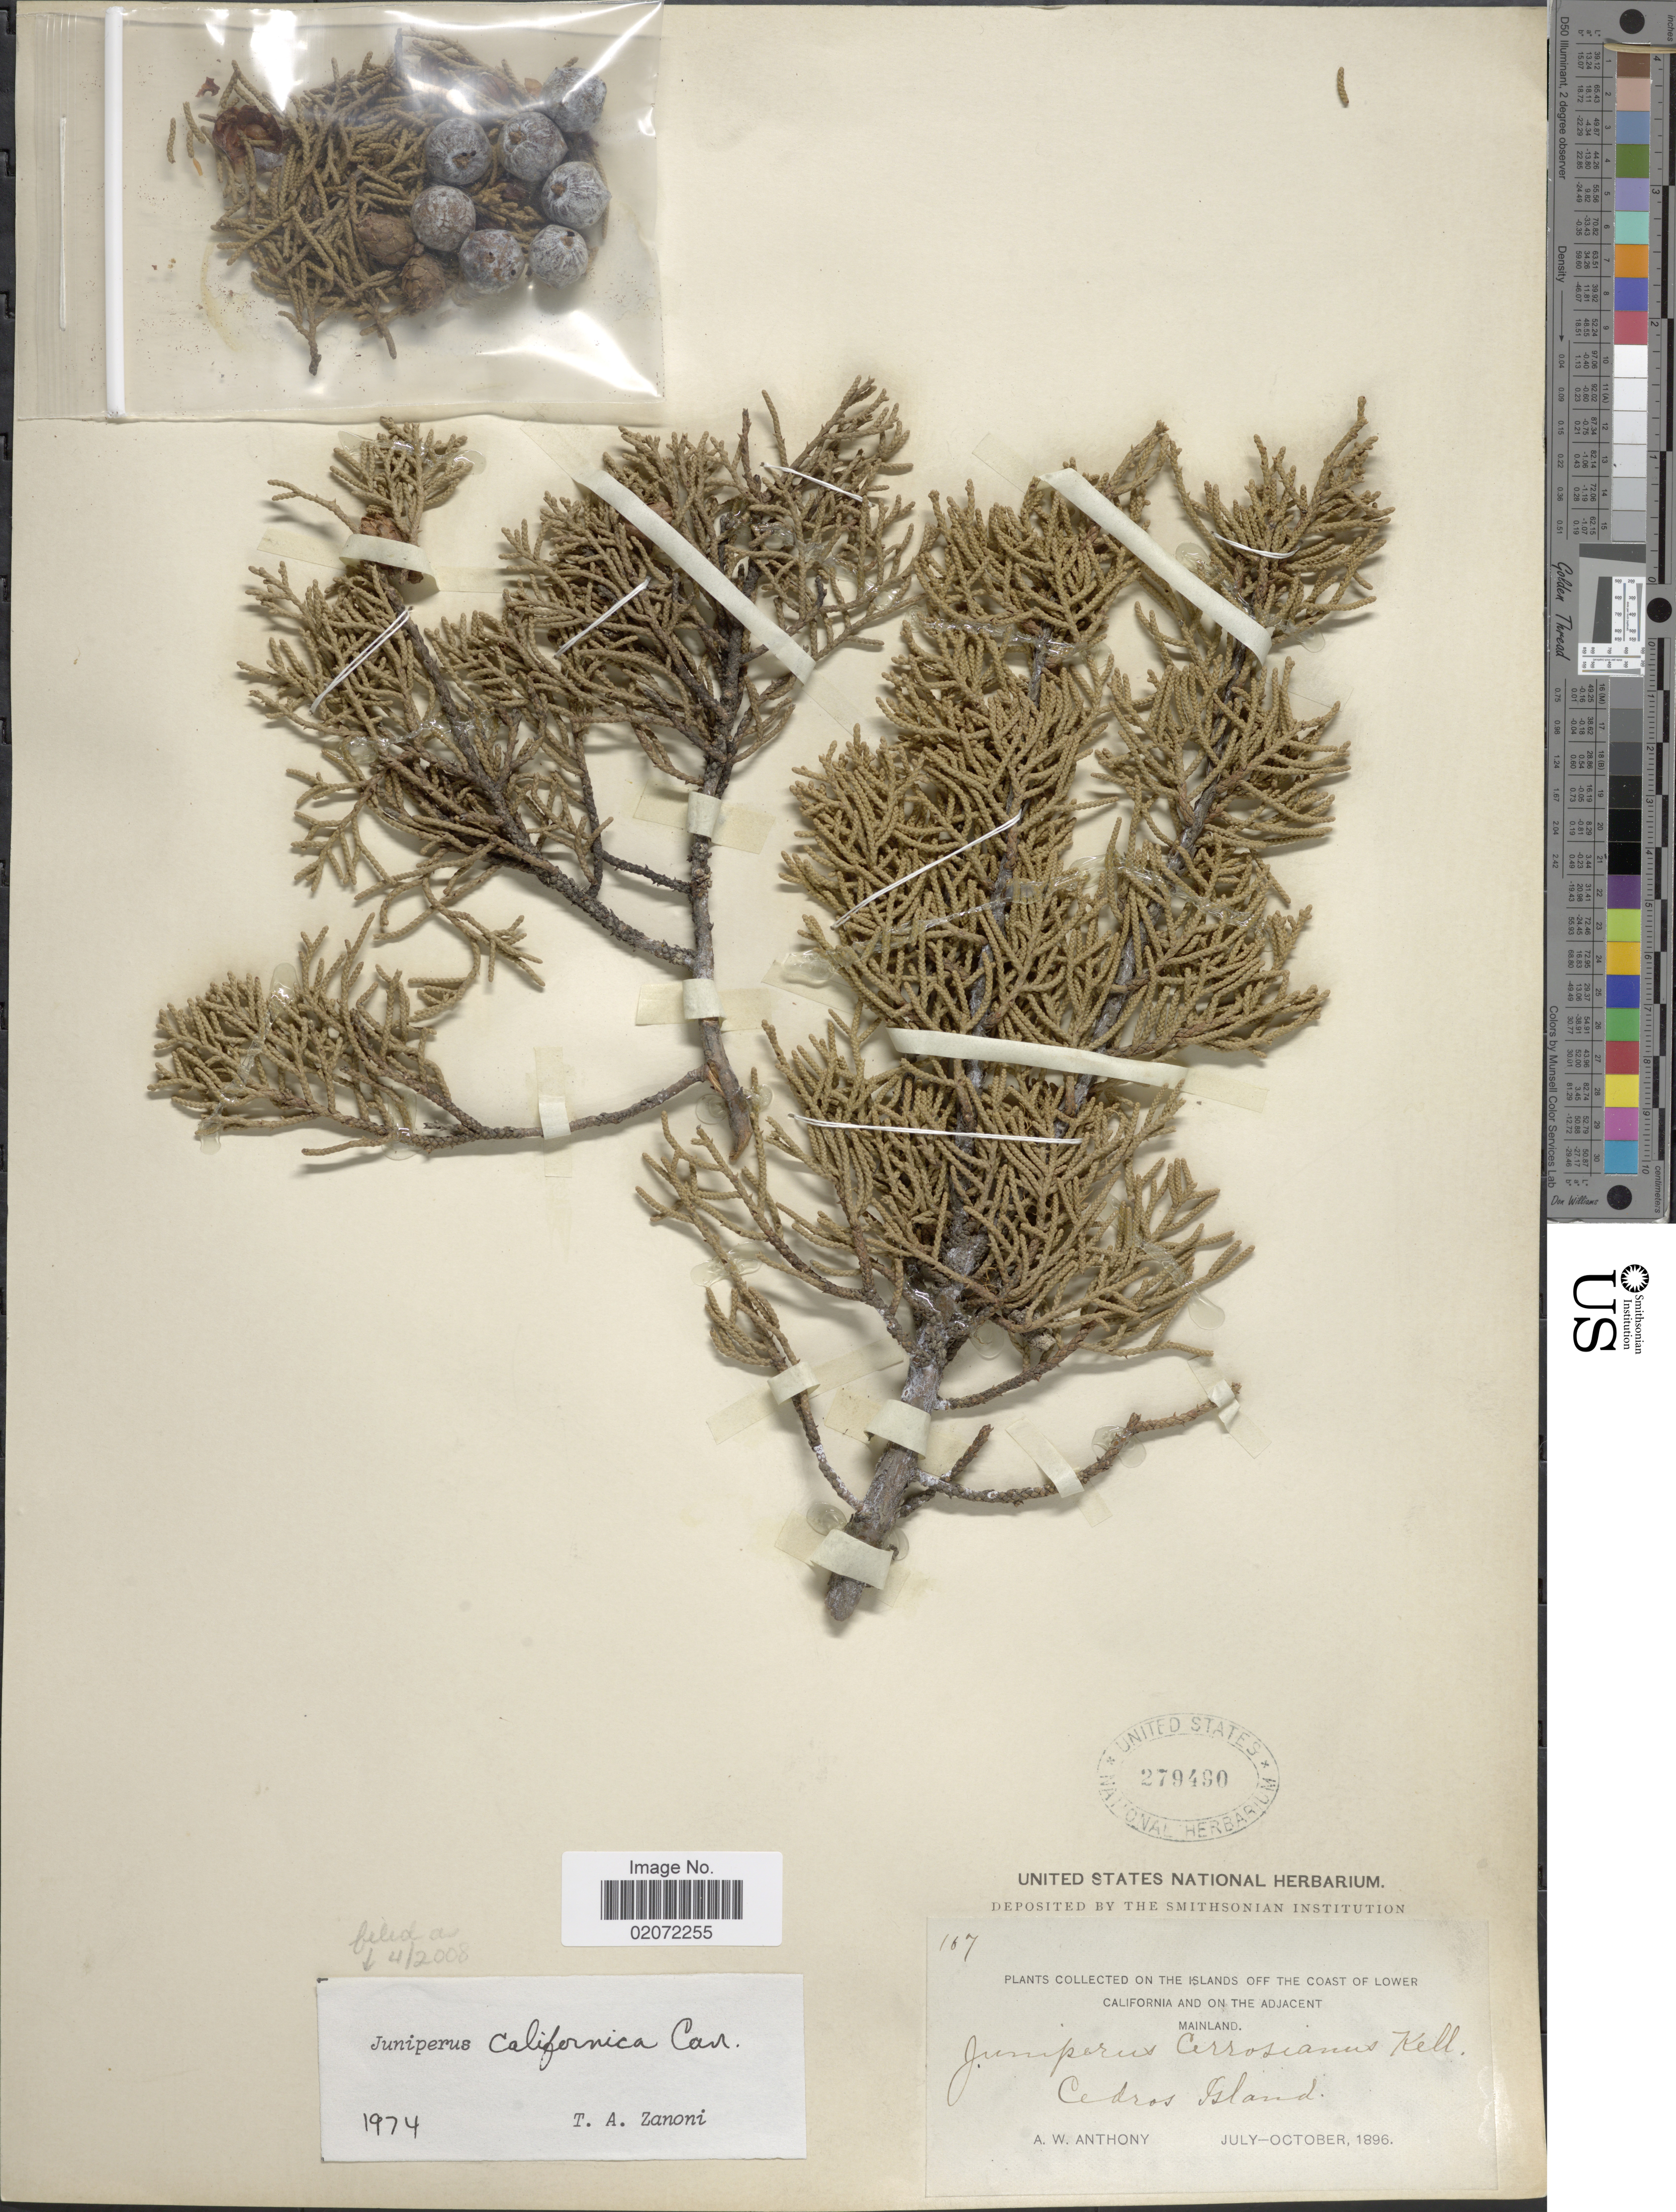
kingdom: Plantae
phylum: Tracheophyta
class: Pinopsida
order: Pinales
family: Cupressaceae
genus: Juniperus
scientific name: Juniperus californica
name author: Carrière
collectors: A. W. Anthony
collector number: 167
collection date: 1896-07/1896-10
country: Mexico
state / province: Baja California Norte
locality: Islands off the Coast of Lower California and on the adjacent Mainland. Cedros Island.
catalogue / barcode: US 279490